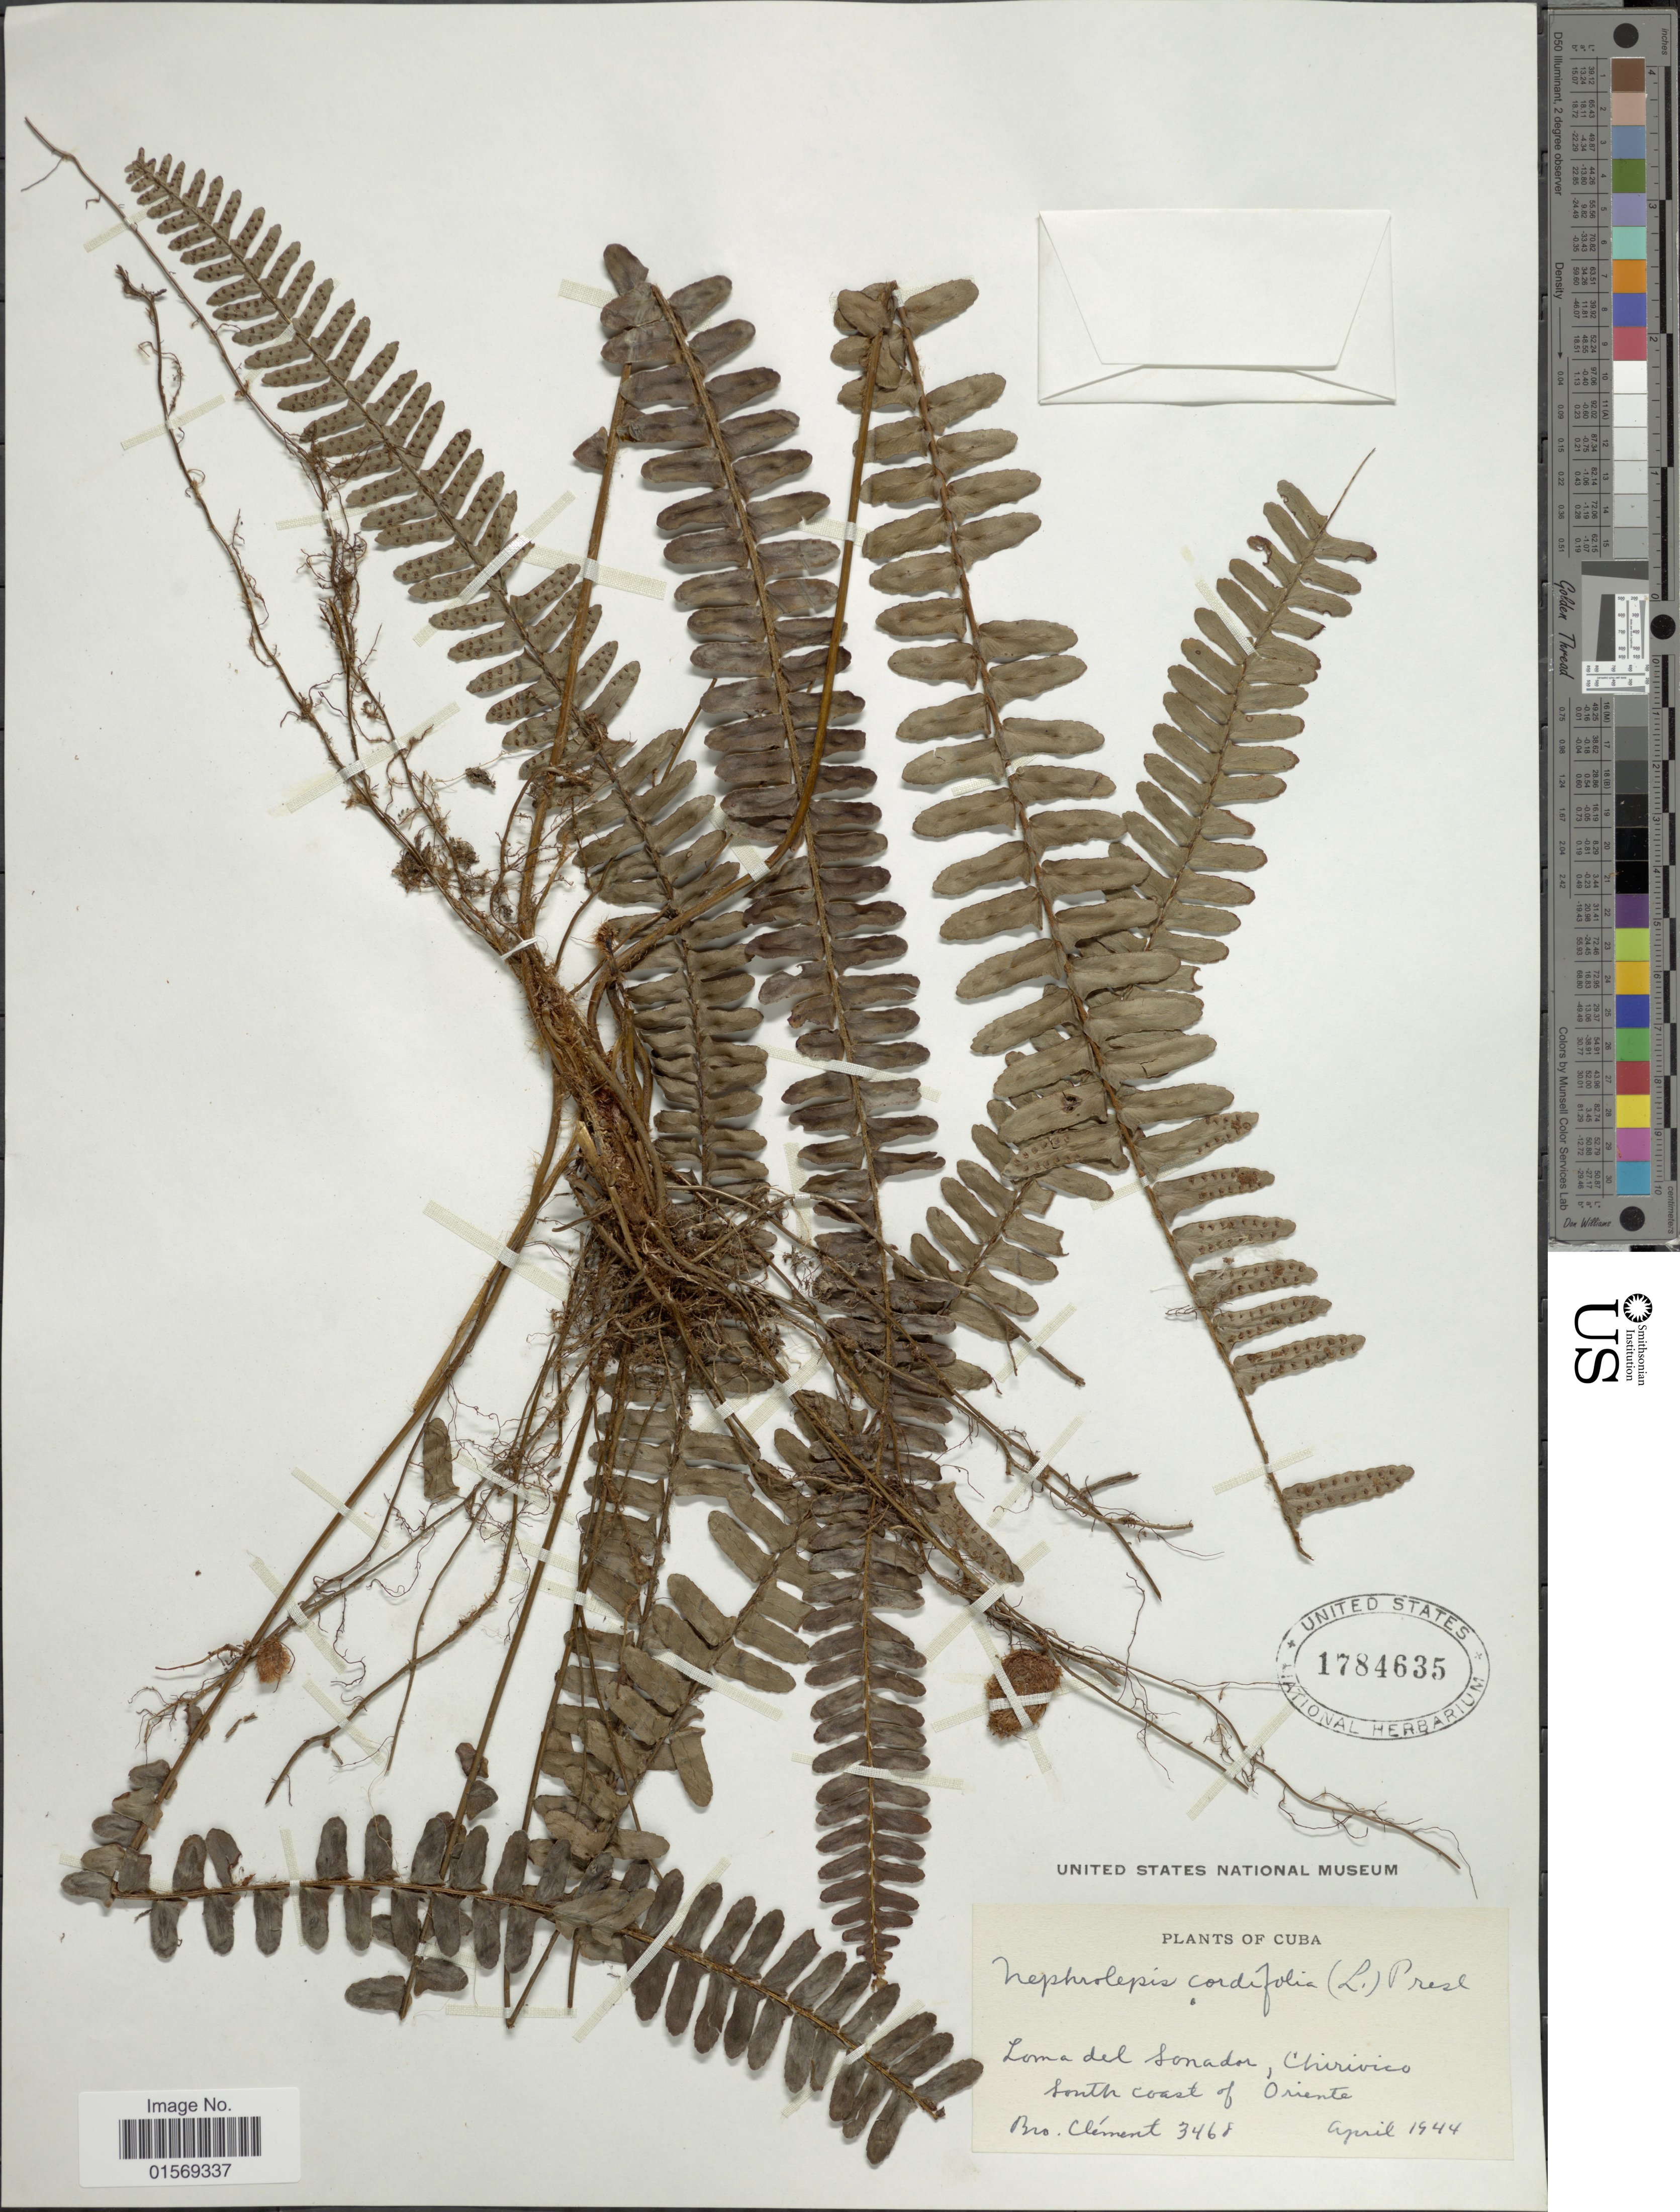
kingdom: Plantae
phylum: Tracheophyta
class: Polypodiopsida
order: Polypodiales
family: Nephrolepidaceae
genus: Nephrolepis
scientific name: Nephrolepis cordifolia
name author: (L.) C. Presl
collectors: B. Clement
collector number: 3468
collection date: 1944-04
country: Cuba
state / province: Oriente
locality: Cuba, Loma del Sonador, Chrivico, South coast of Oriente.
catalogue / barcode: US 1784635